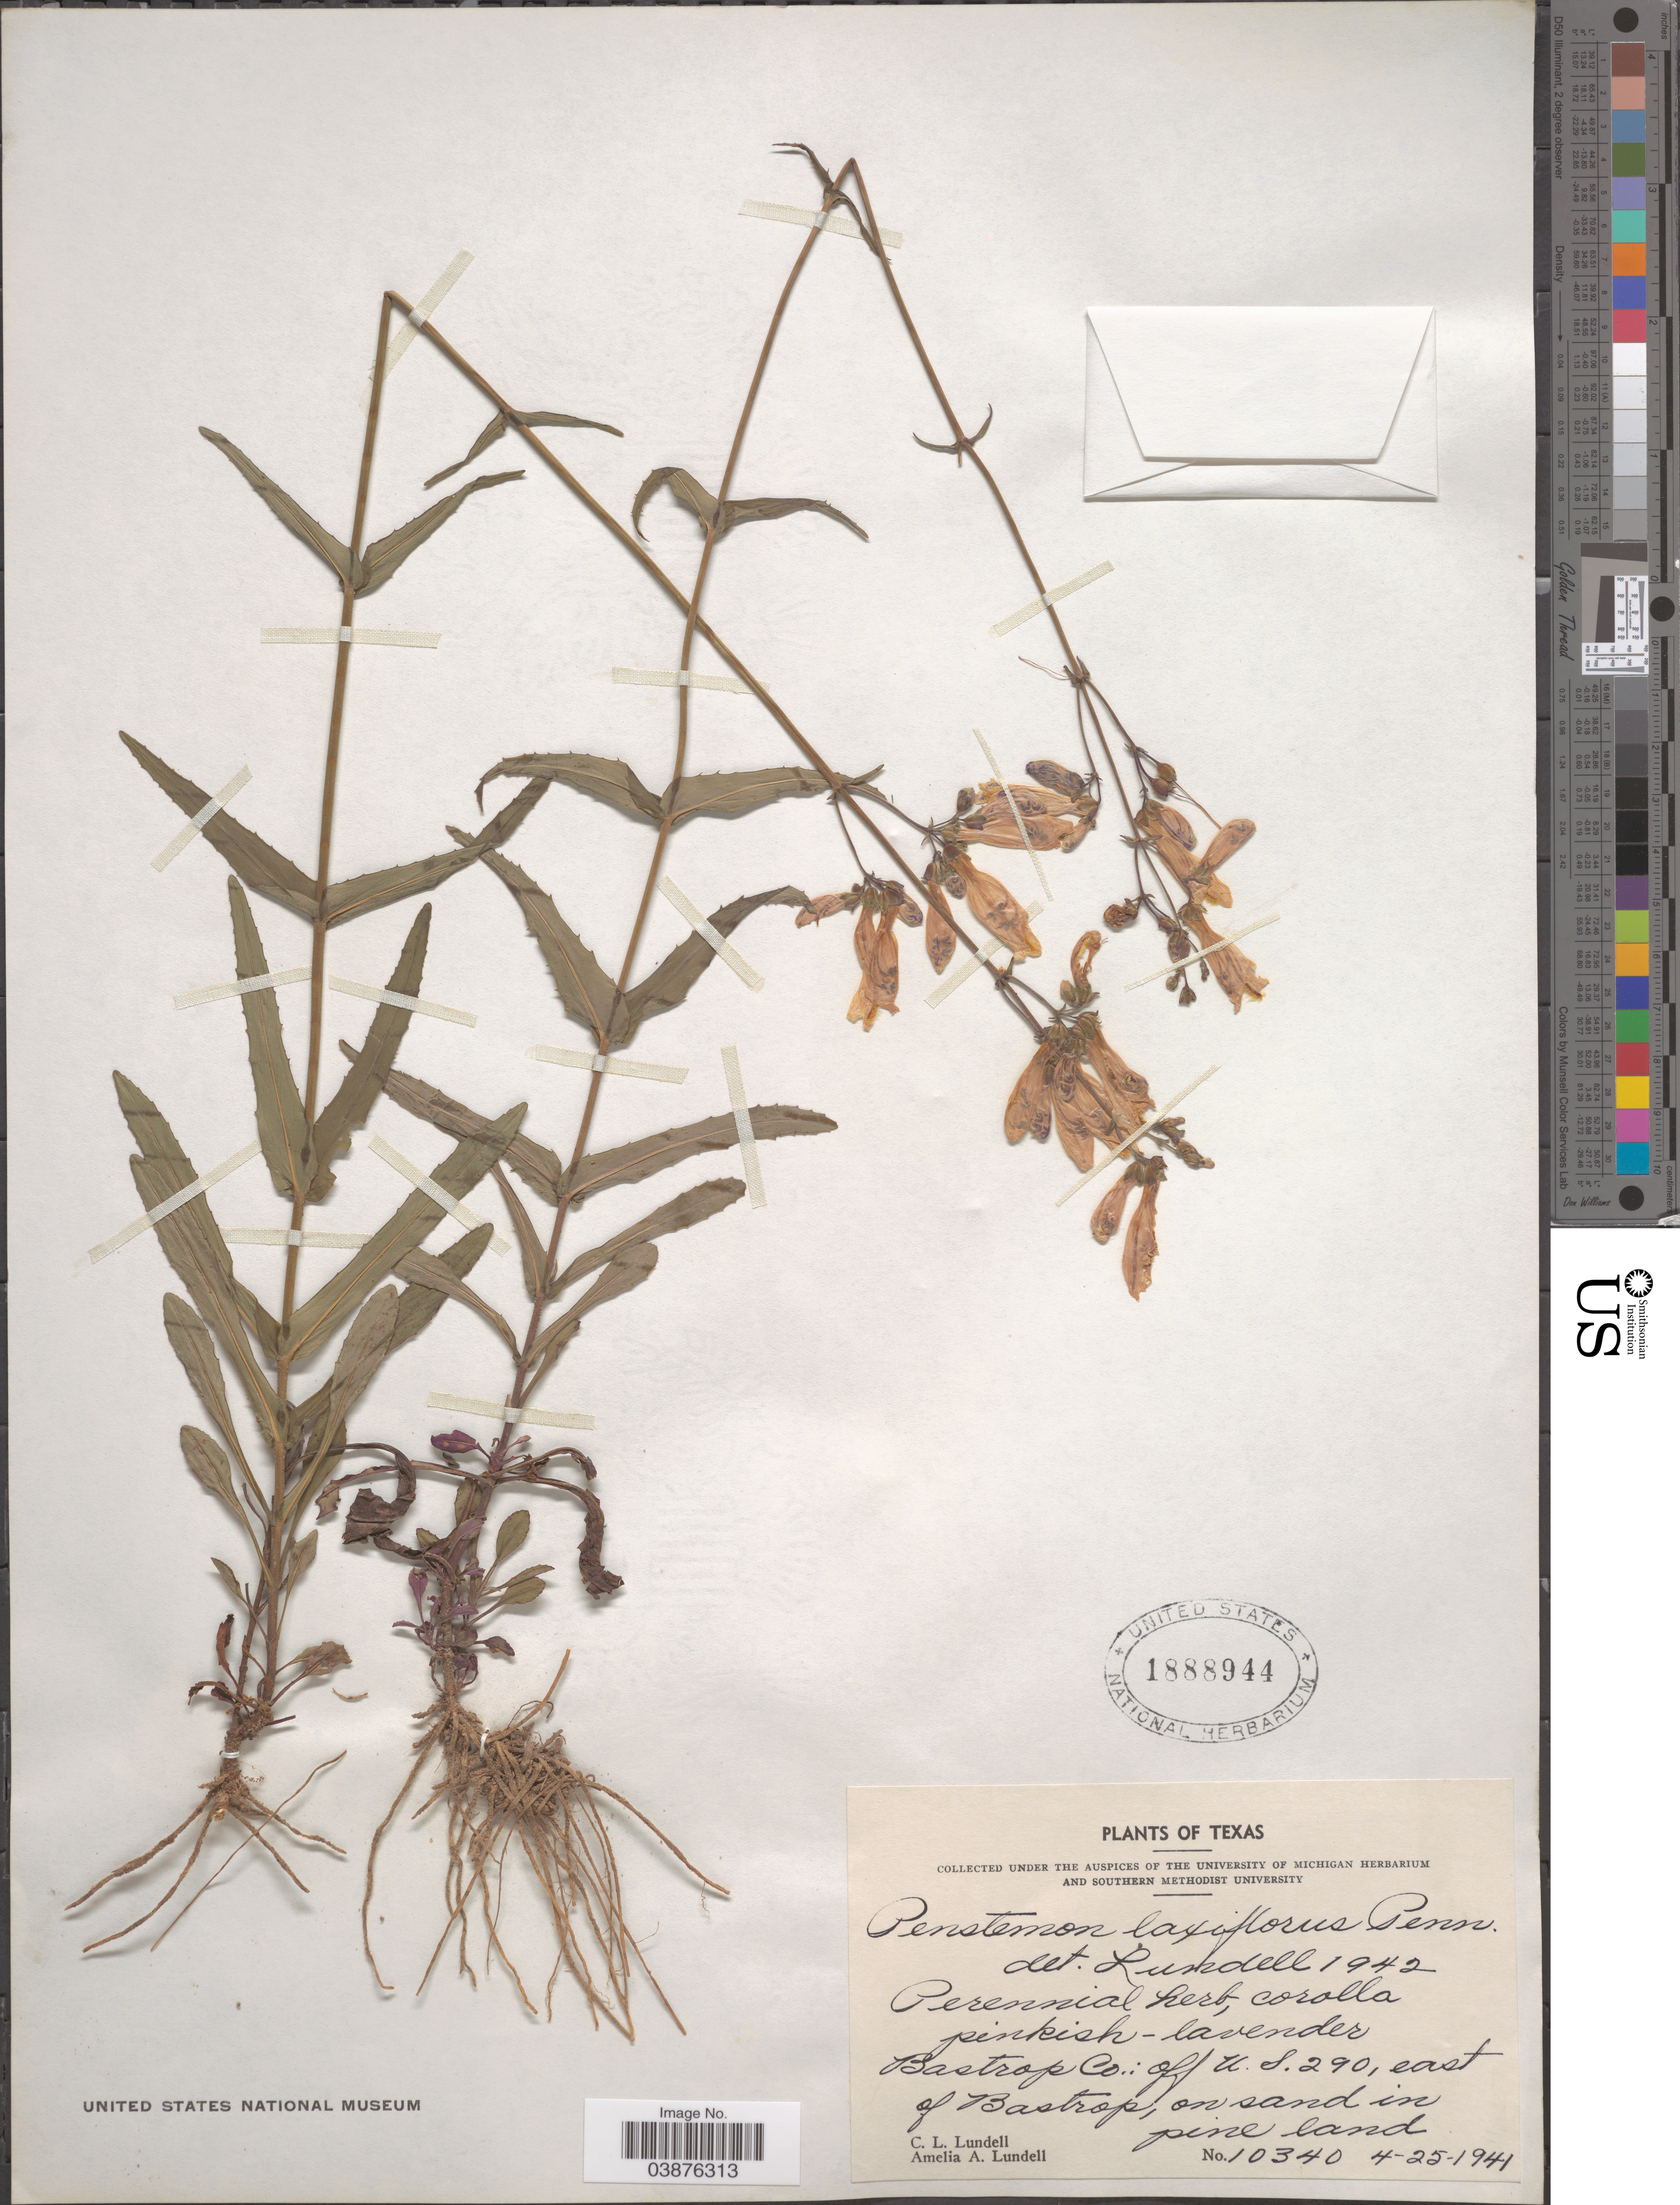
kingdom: Plantae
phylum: Tracheophyta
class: Magnoliopsida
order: Lamiales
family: Plantaginaceae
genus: Penstemon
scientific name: Penstemon laxiflorus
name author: Pennell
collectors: C. L. Lundell & A. A. Lundell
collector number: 10340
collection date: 1941-04-25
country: United States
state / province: Texas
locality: Bastrop Co.: off U.S. 290, east of Bastrop, on sand in pine land.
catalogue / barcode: US 1888944